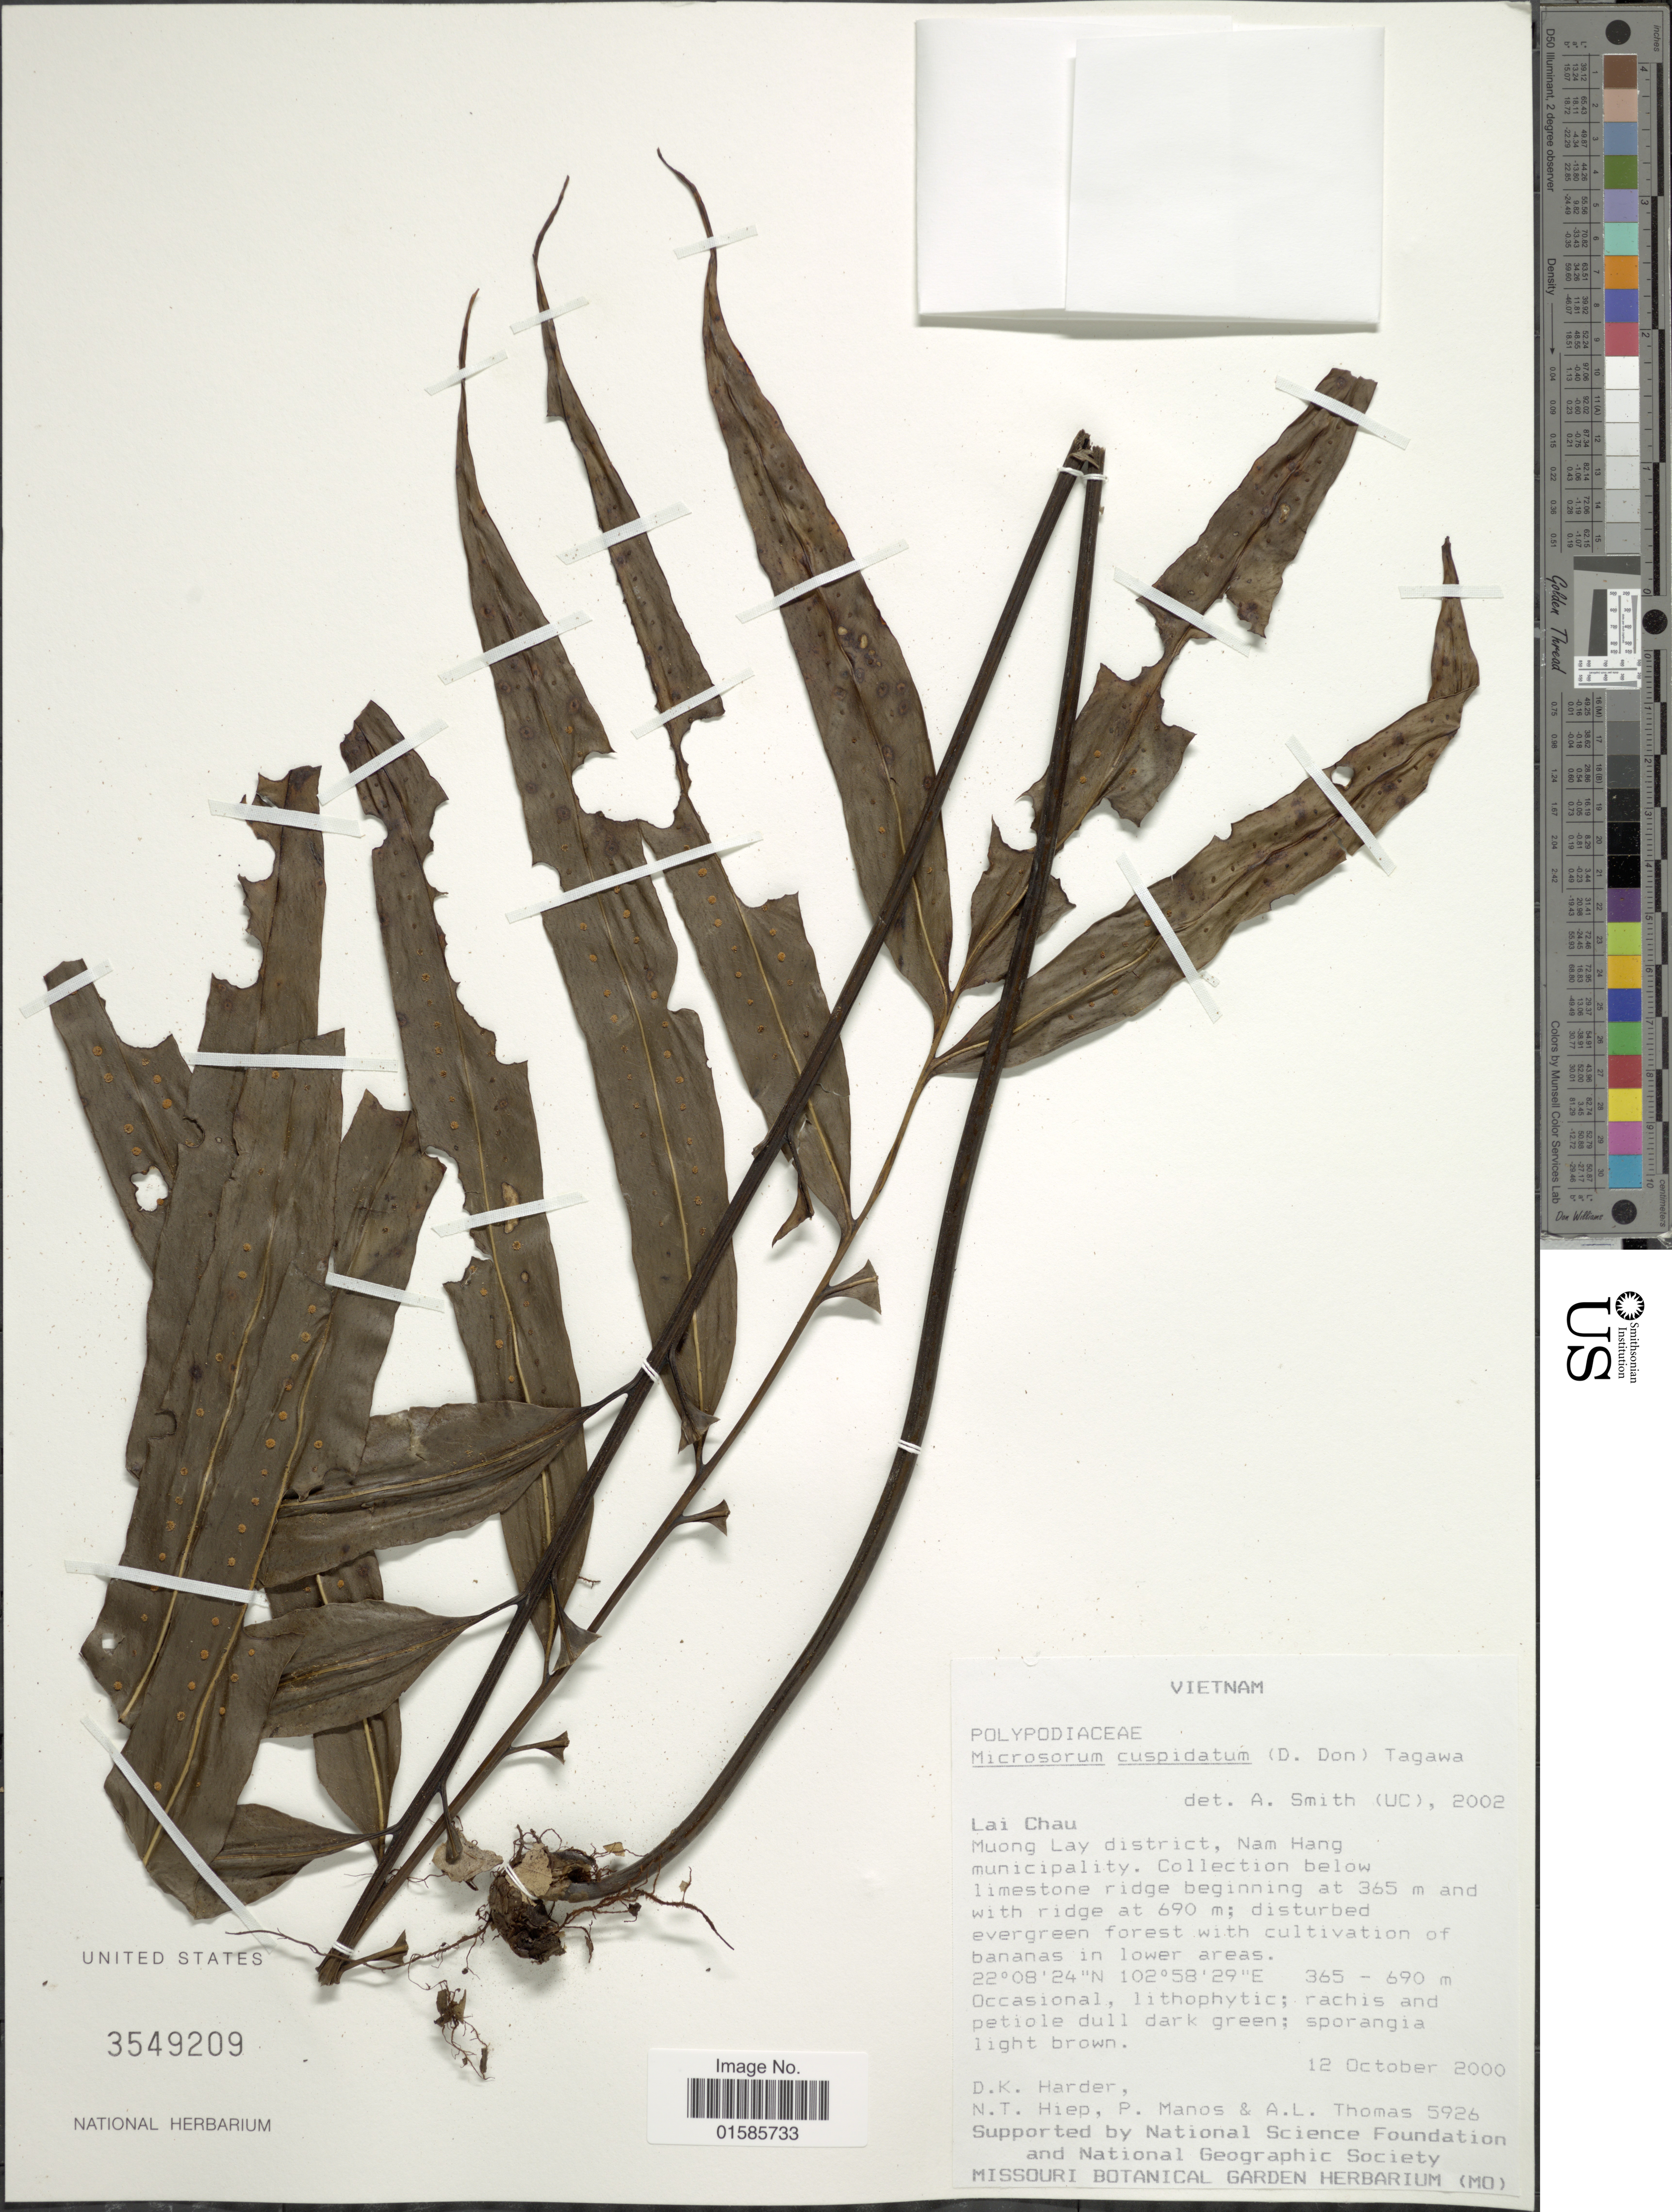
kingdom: Plantae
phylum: Tracheophyta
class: Polypodiopsida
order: Polypodiales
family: Polypodiaceae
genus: Microsorum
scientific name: Microsorum cuspidatum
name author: (D. Don) Tagawa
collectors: D. Harder, N. T. Hiep, P. Manos & A. Thomas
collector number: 5926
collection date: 2000-10-12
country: Vietnam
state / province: Lai Chau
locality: Muong Lau district, Nam Hang municipality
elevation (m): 365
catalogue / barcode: US 3549209